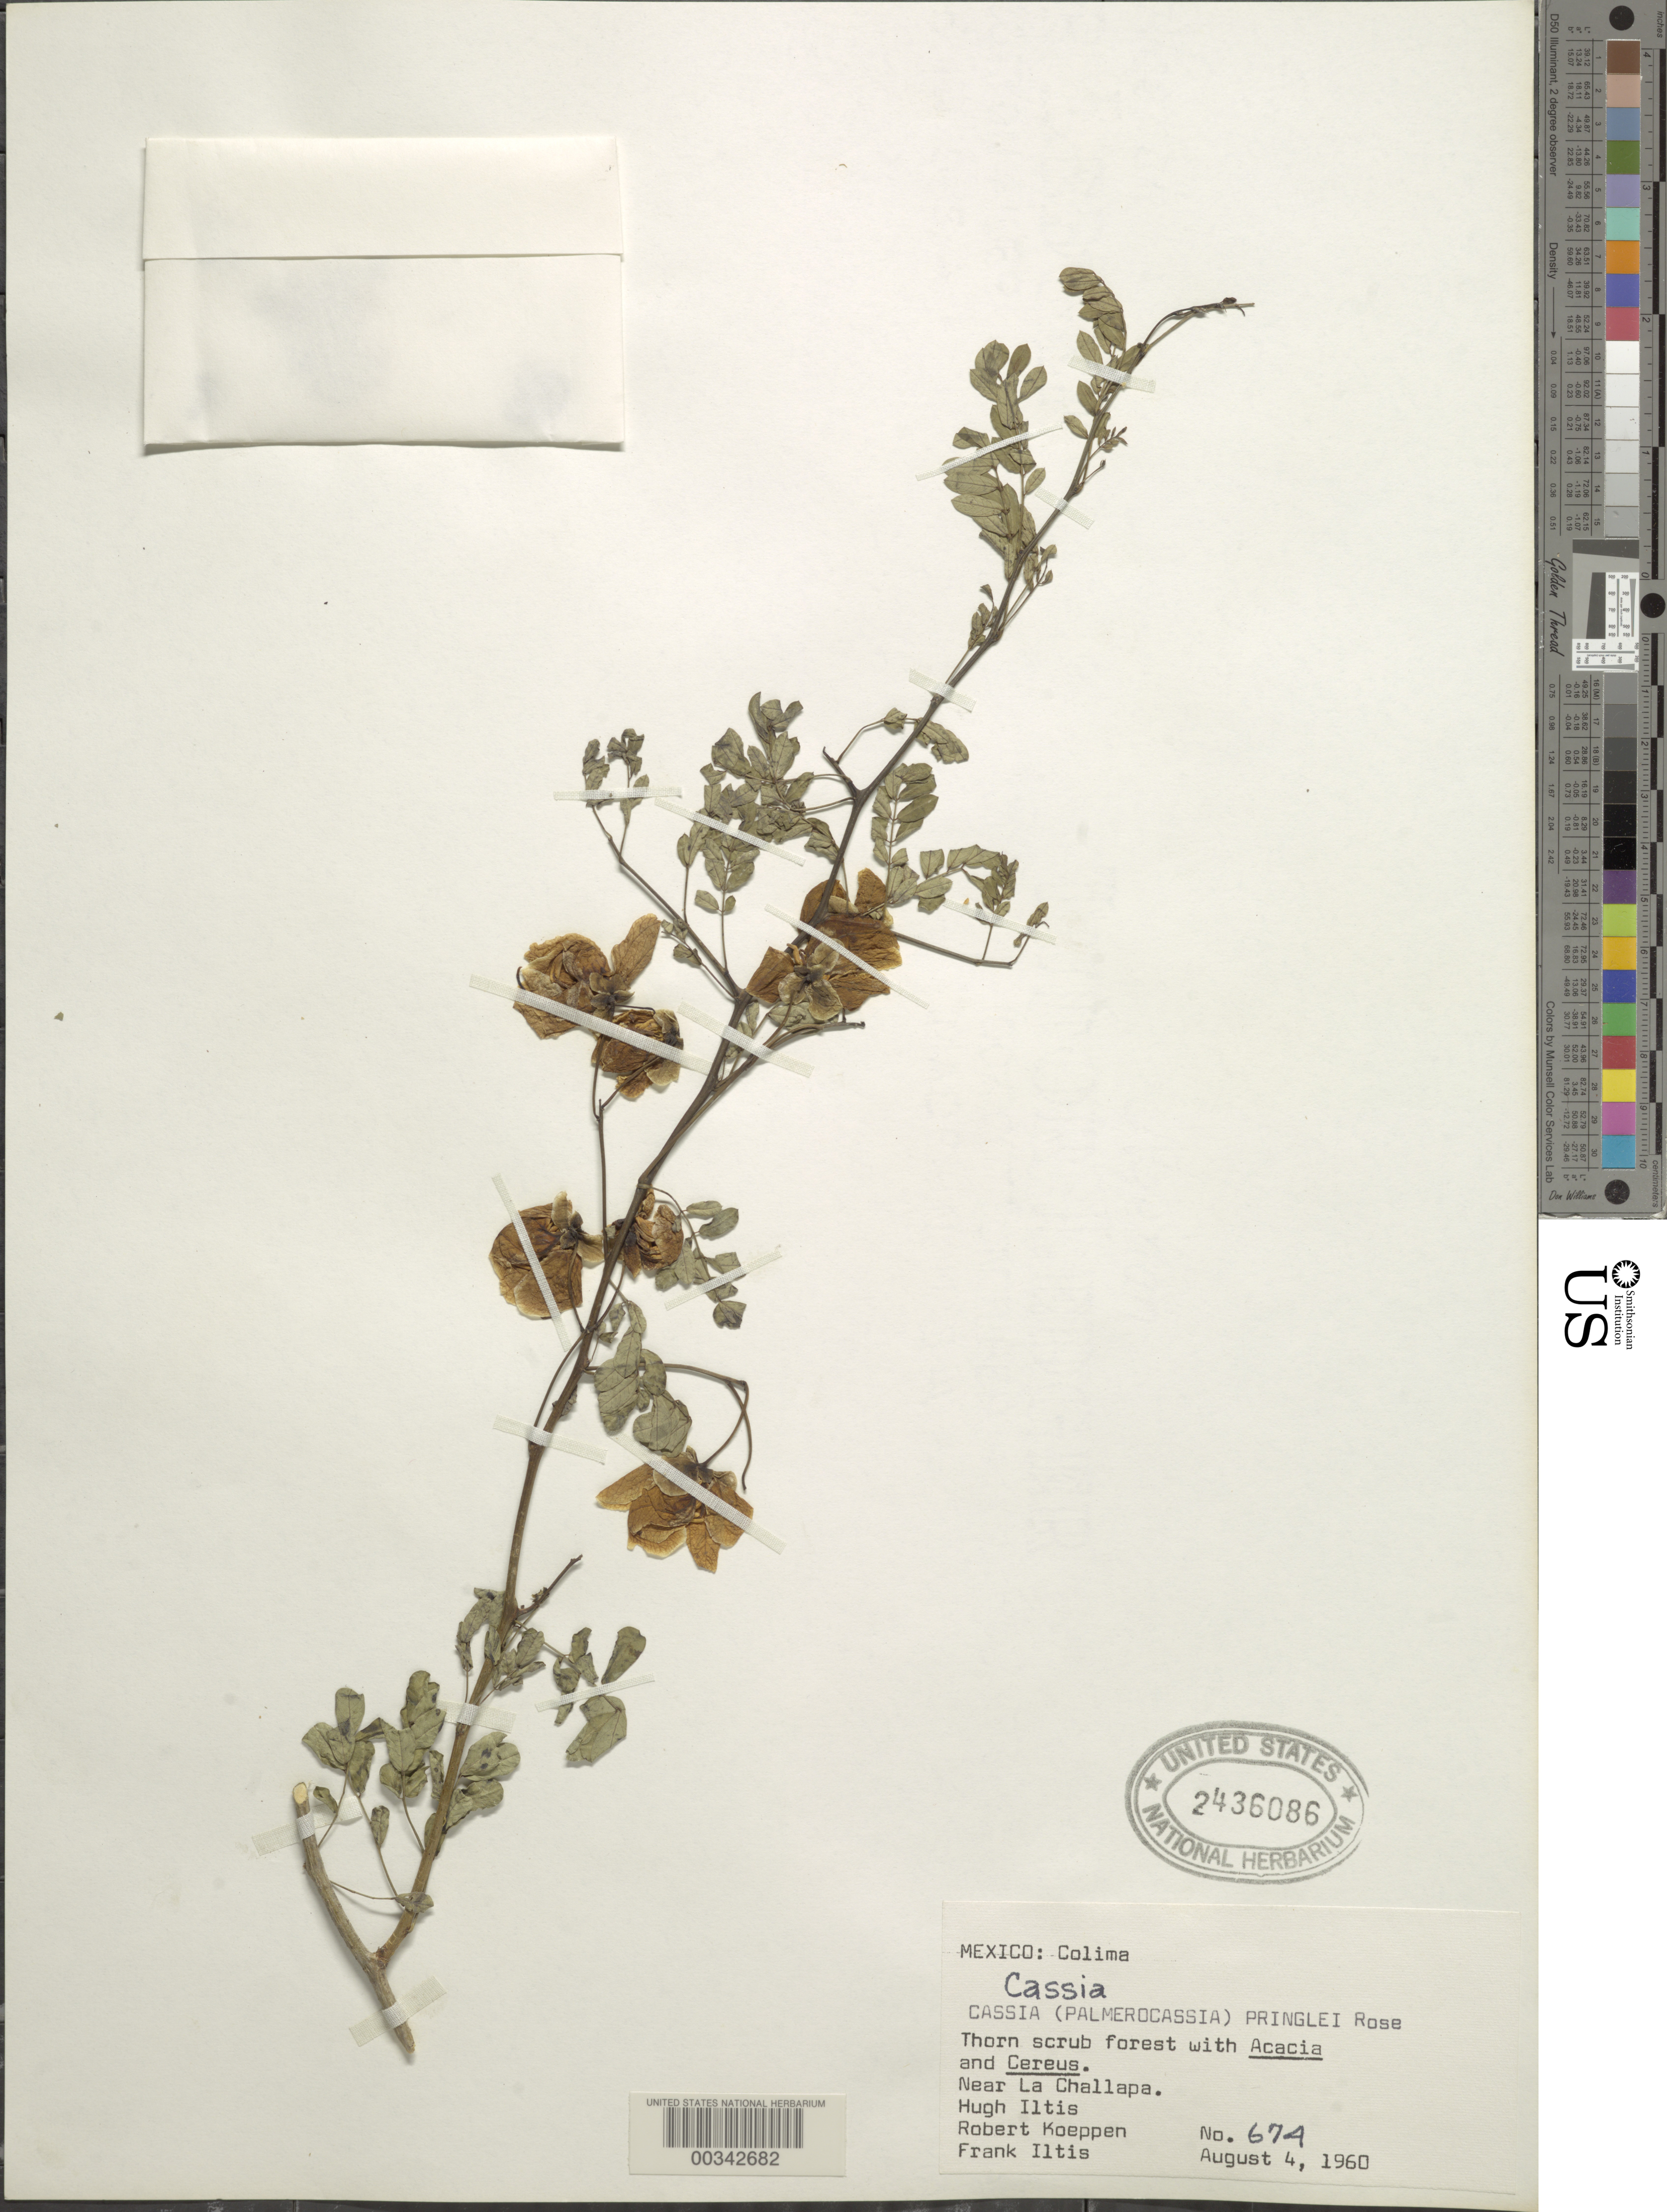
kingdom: Plantae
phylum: Tracheophyta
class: Magnoliopsida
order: Fabales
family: Fabaceae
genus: Senna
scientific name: Senna wislizeni var. pringlei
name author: (Rose) H.S. Irwin & Barneby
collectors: H. H. Iltis, R. C. Koeppen & F. S. Iltis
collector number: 674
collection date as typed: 04 Aug 1960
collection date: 1960-08-04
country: Mexico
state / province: Colima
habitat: Thorn scrub forest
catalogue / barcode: US 2436086